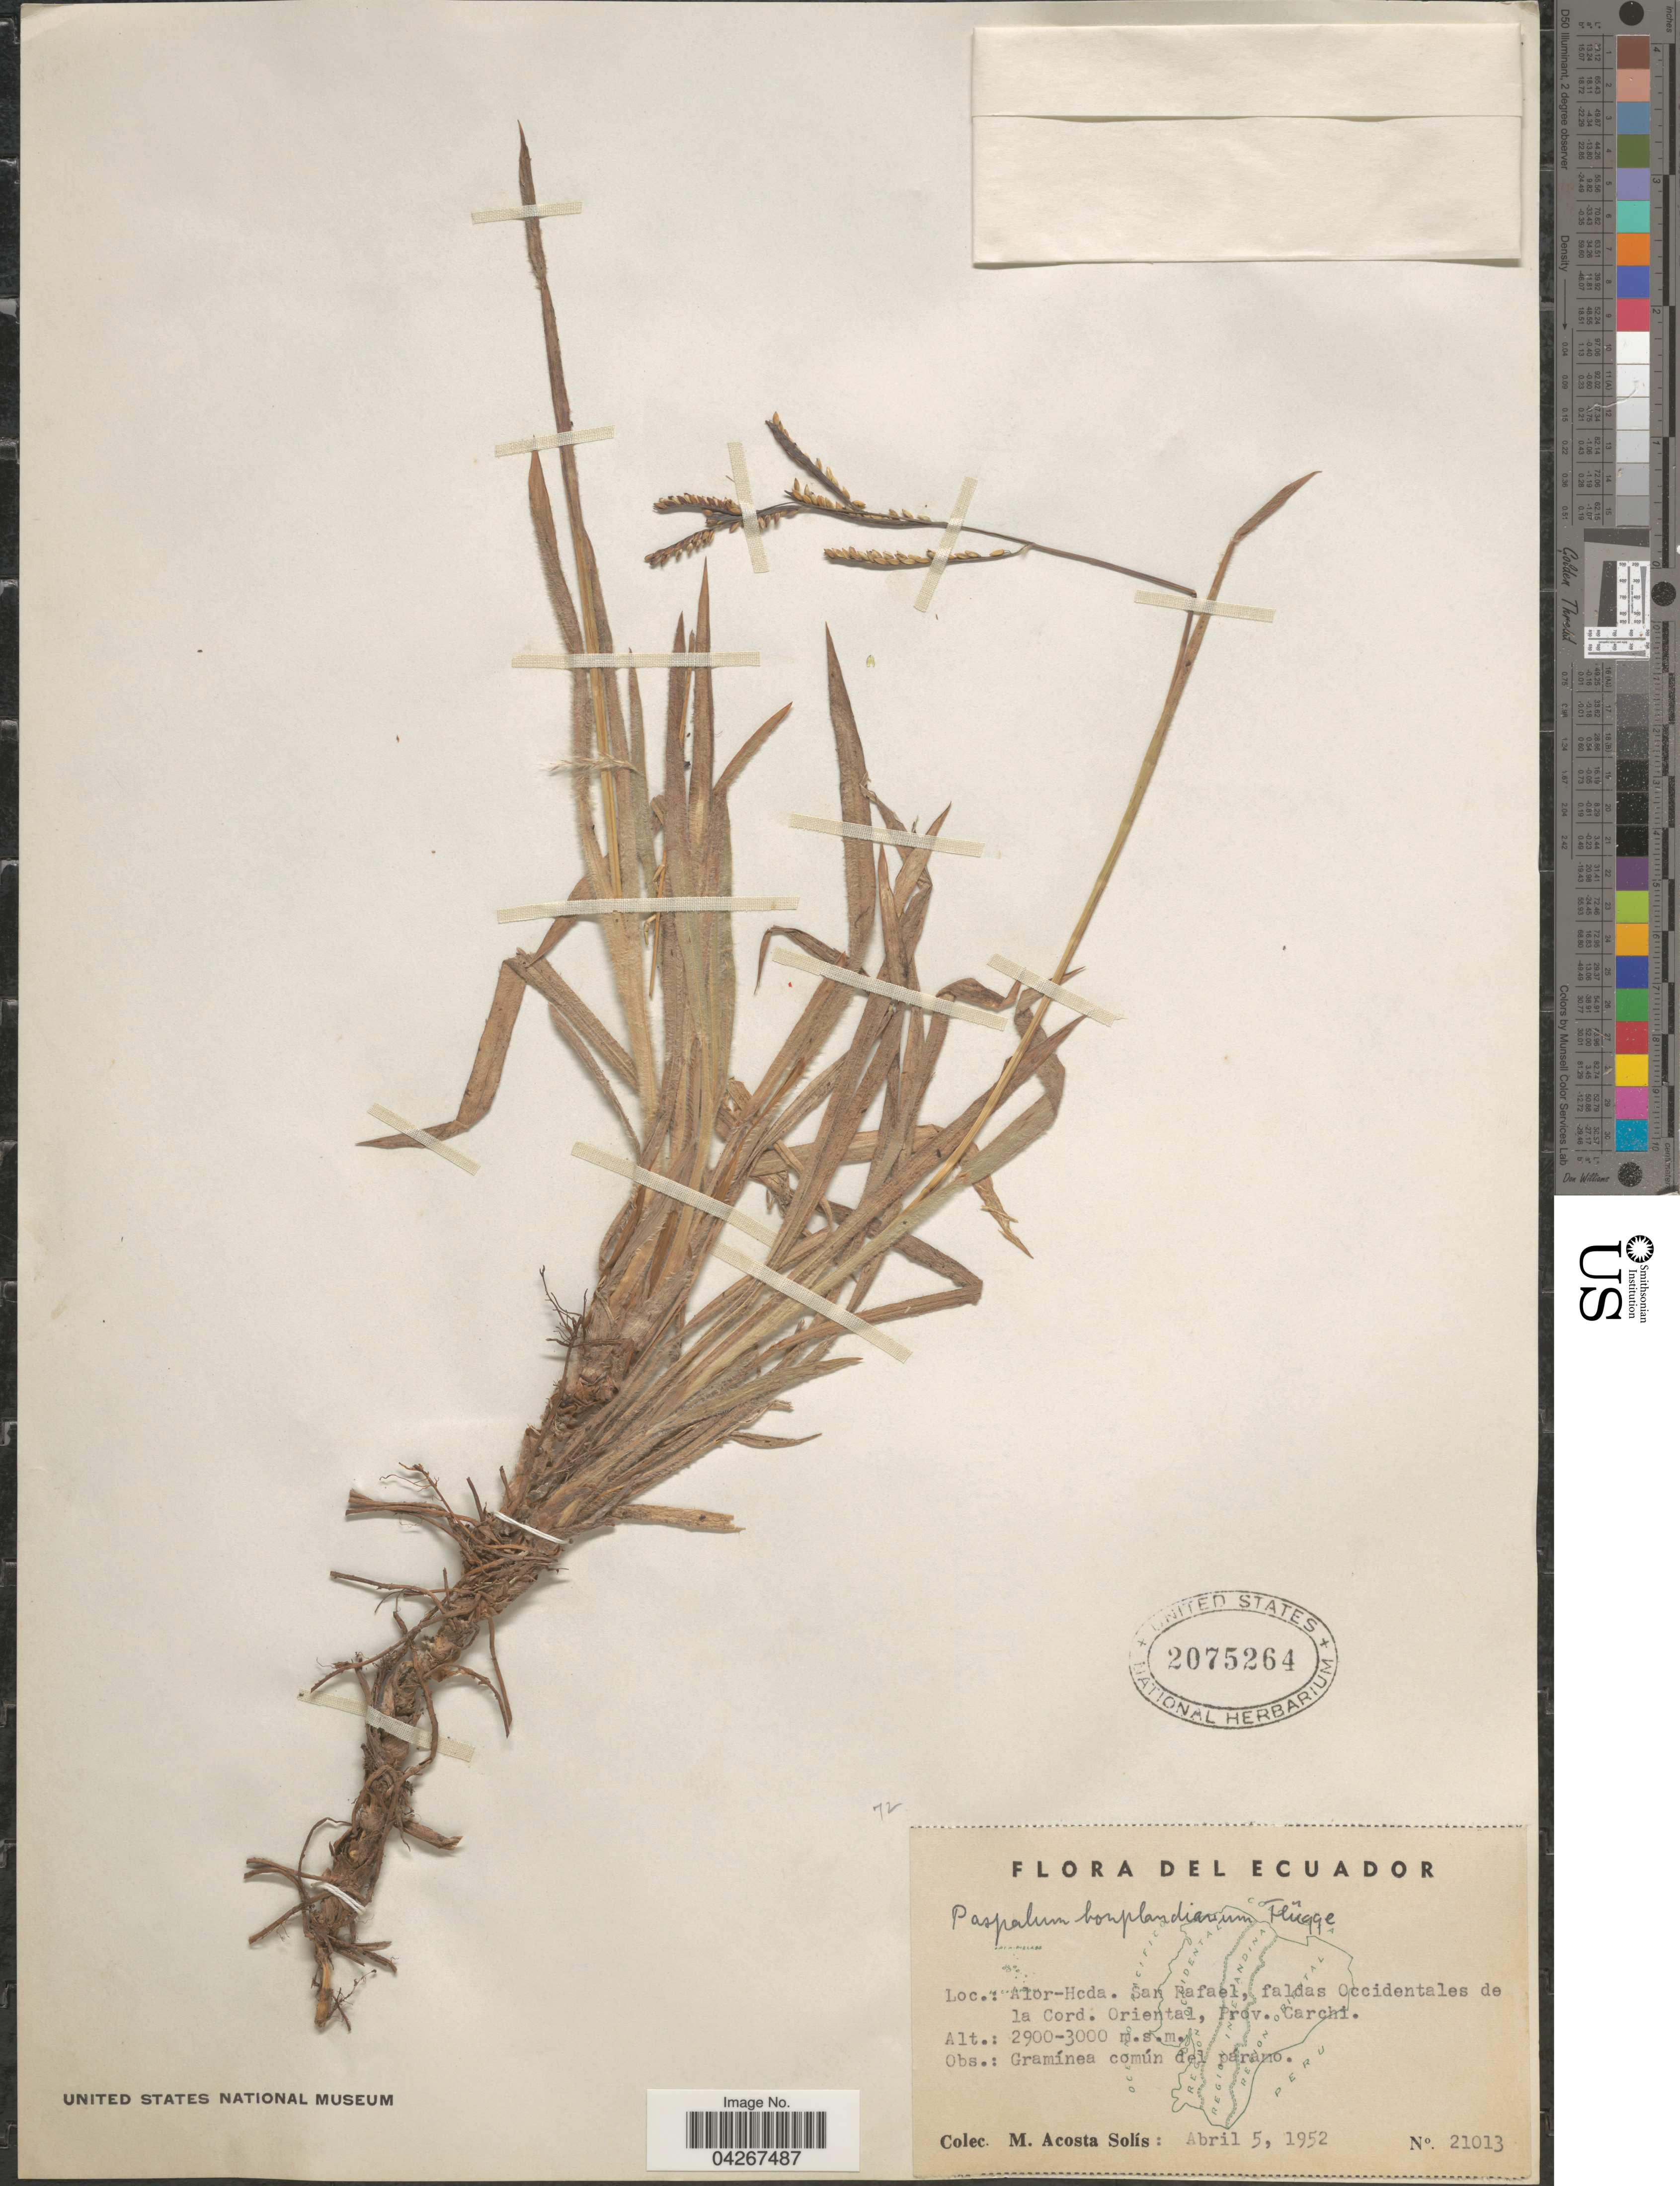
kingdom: Plantae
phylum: Tracheophyta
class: Liliopsida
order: Poales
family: Poaceae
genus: Paspalum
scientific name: Paspalum bonplandianum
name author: Flüggé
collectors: M. Acosta Solis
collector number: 21013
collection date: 1952-04-05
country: Ecuador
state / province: Carchi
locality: Alor-Hcda. San Rafael, faldas Occidentales de la Cord. Oriental, Prov. Carchi.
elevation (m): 2900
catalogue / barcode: US 2075264